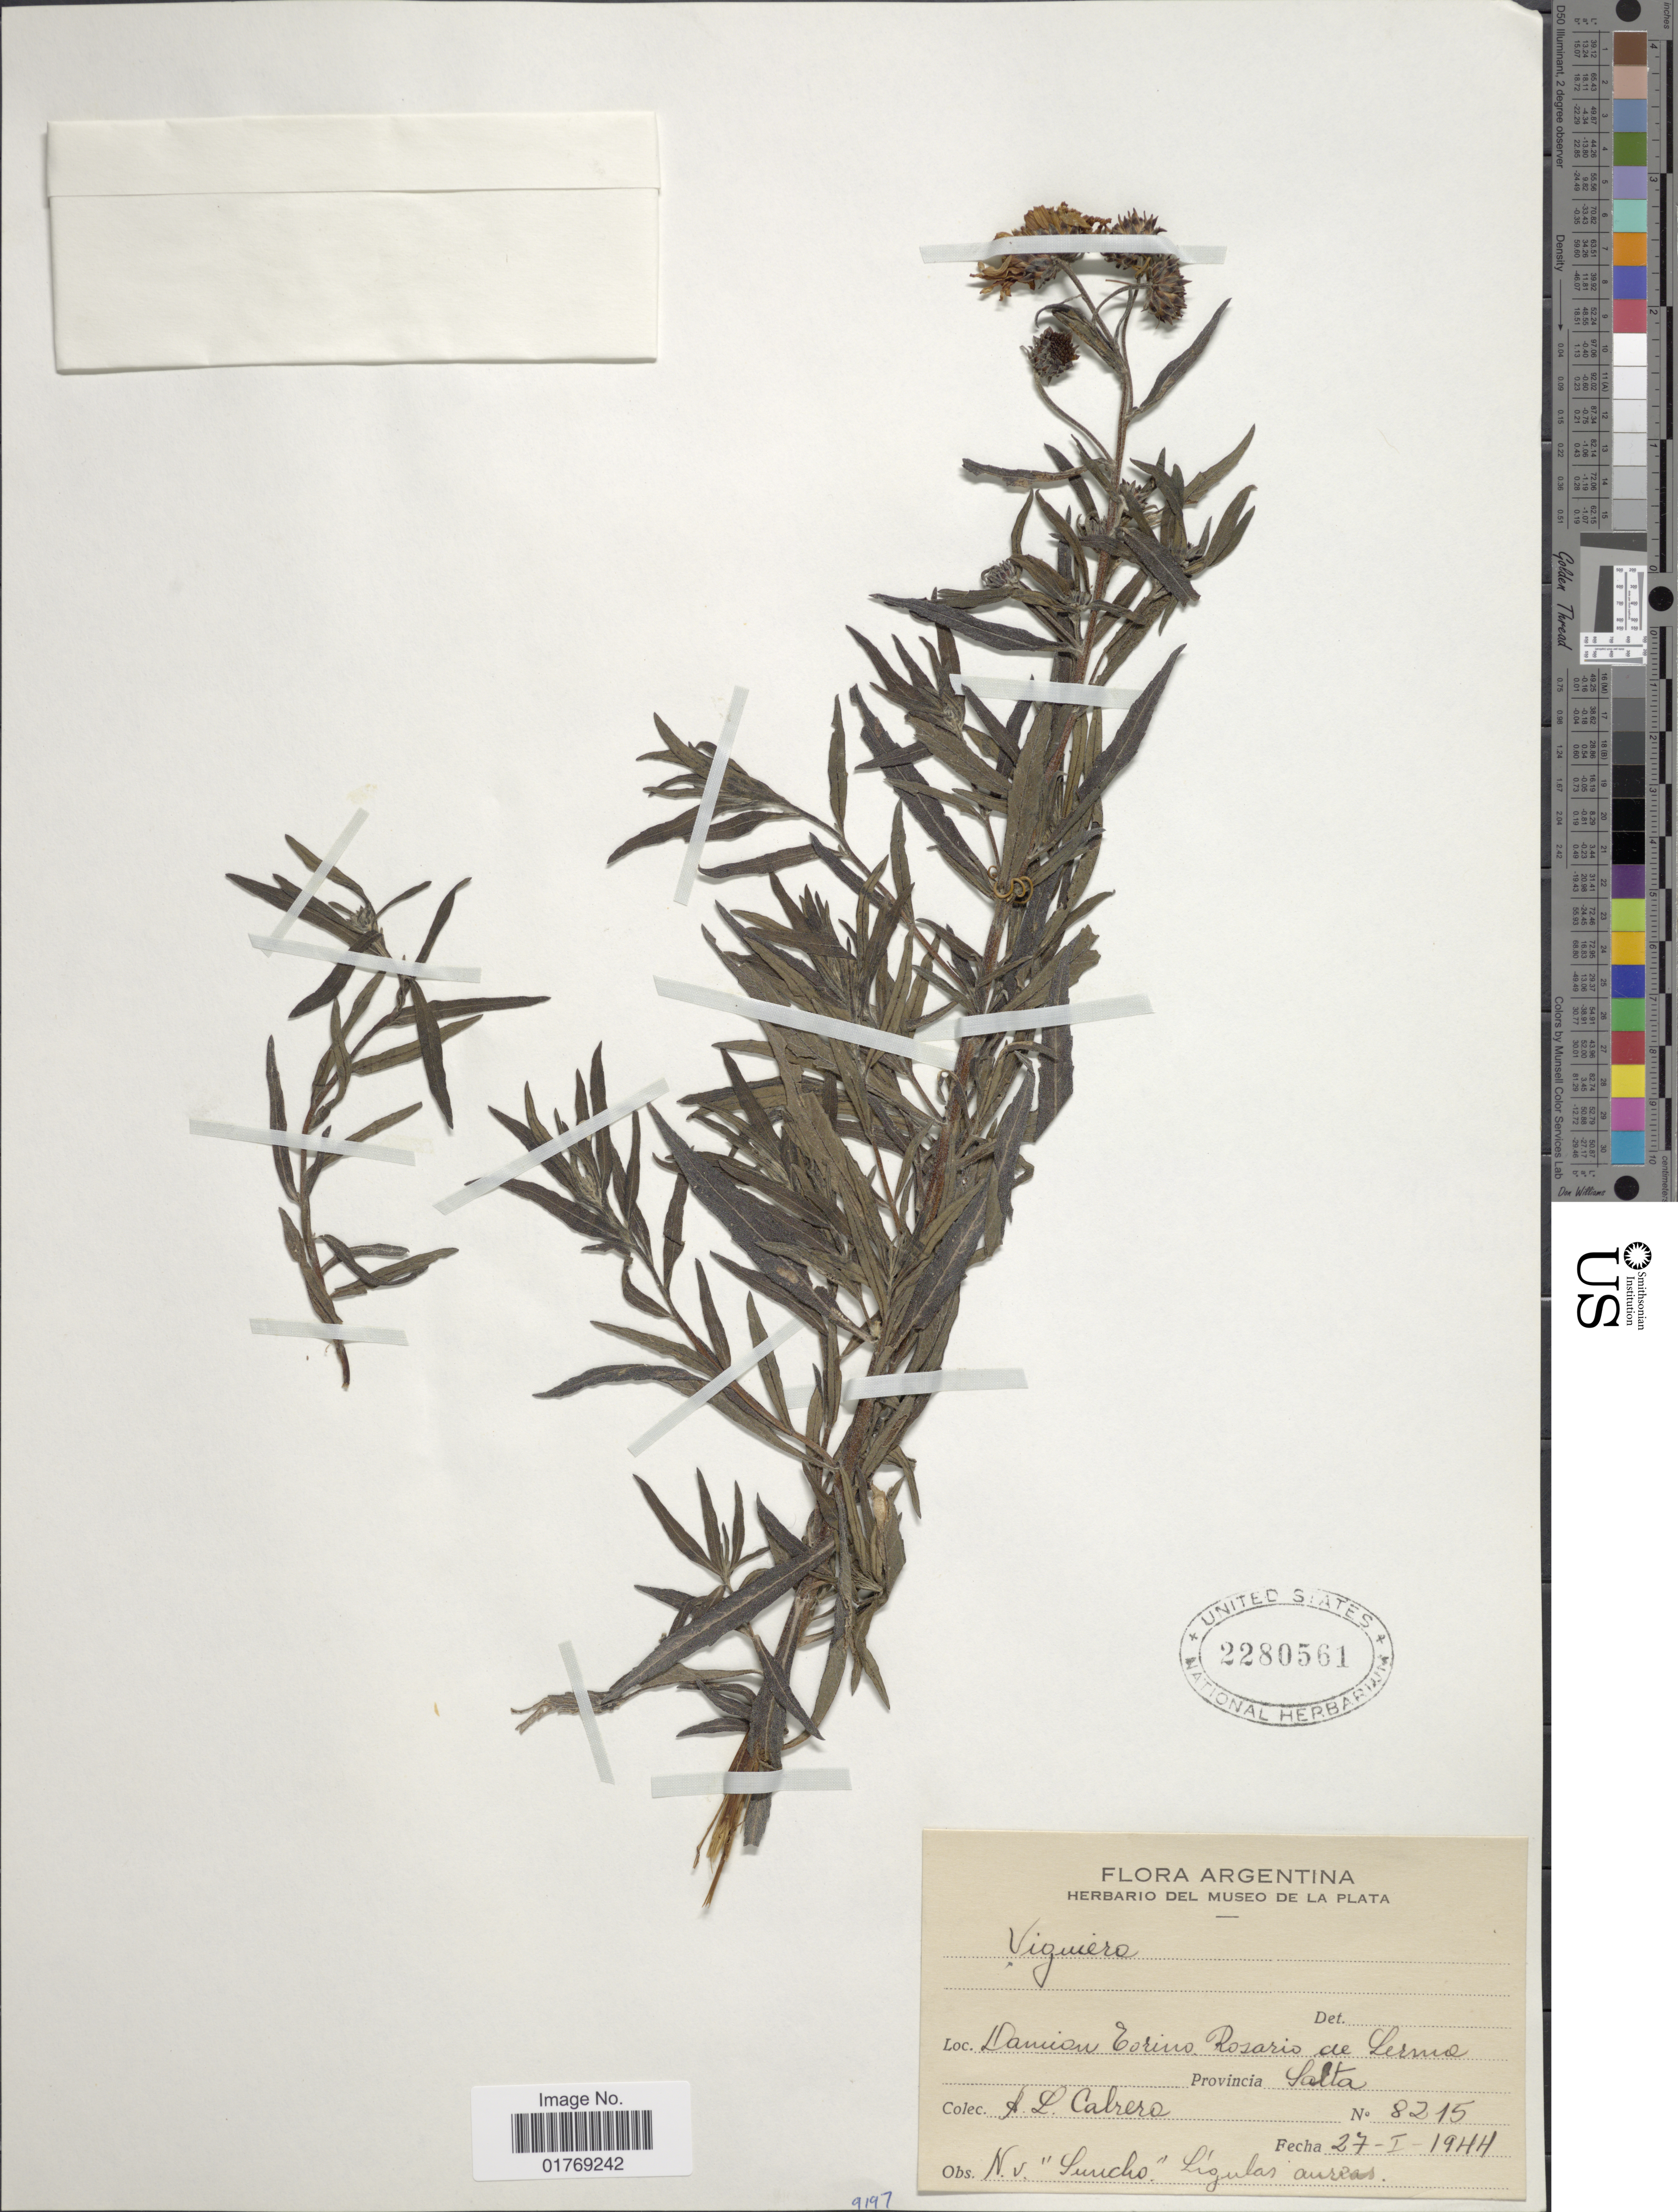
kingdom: Plantae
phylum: Tracheophyta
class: Magnoliopsida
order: Asterales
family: Asteraceae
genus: Viguiera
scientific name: Viguiera sp.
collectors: A. L. Cabrera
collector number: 8215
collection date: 1944-01-27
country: Argentina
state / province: Salta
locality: Damian Eorino Rosario de Lerma. Provincia Salta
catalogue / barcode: US 2280561